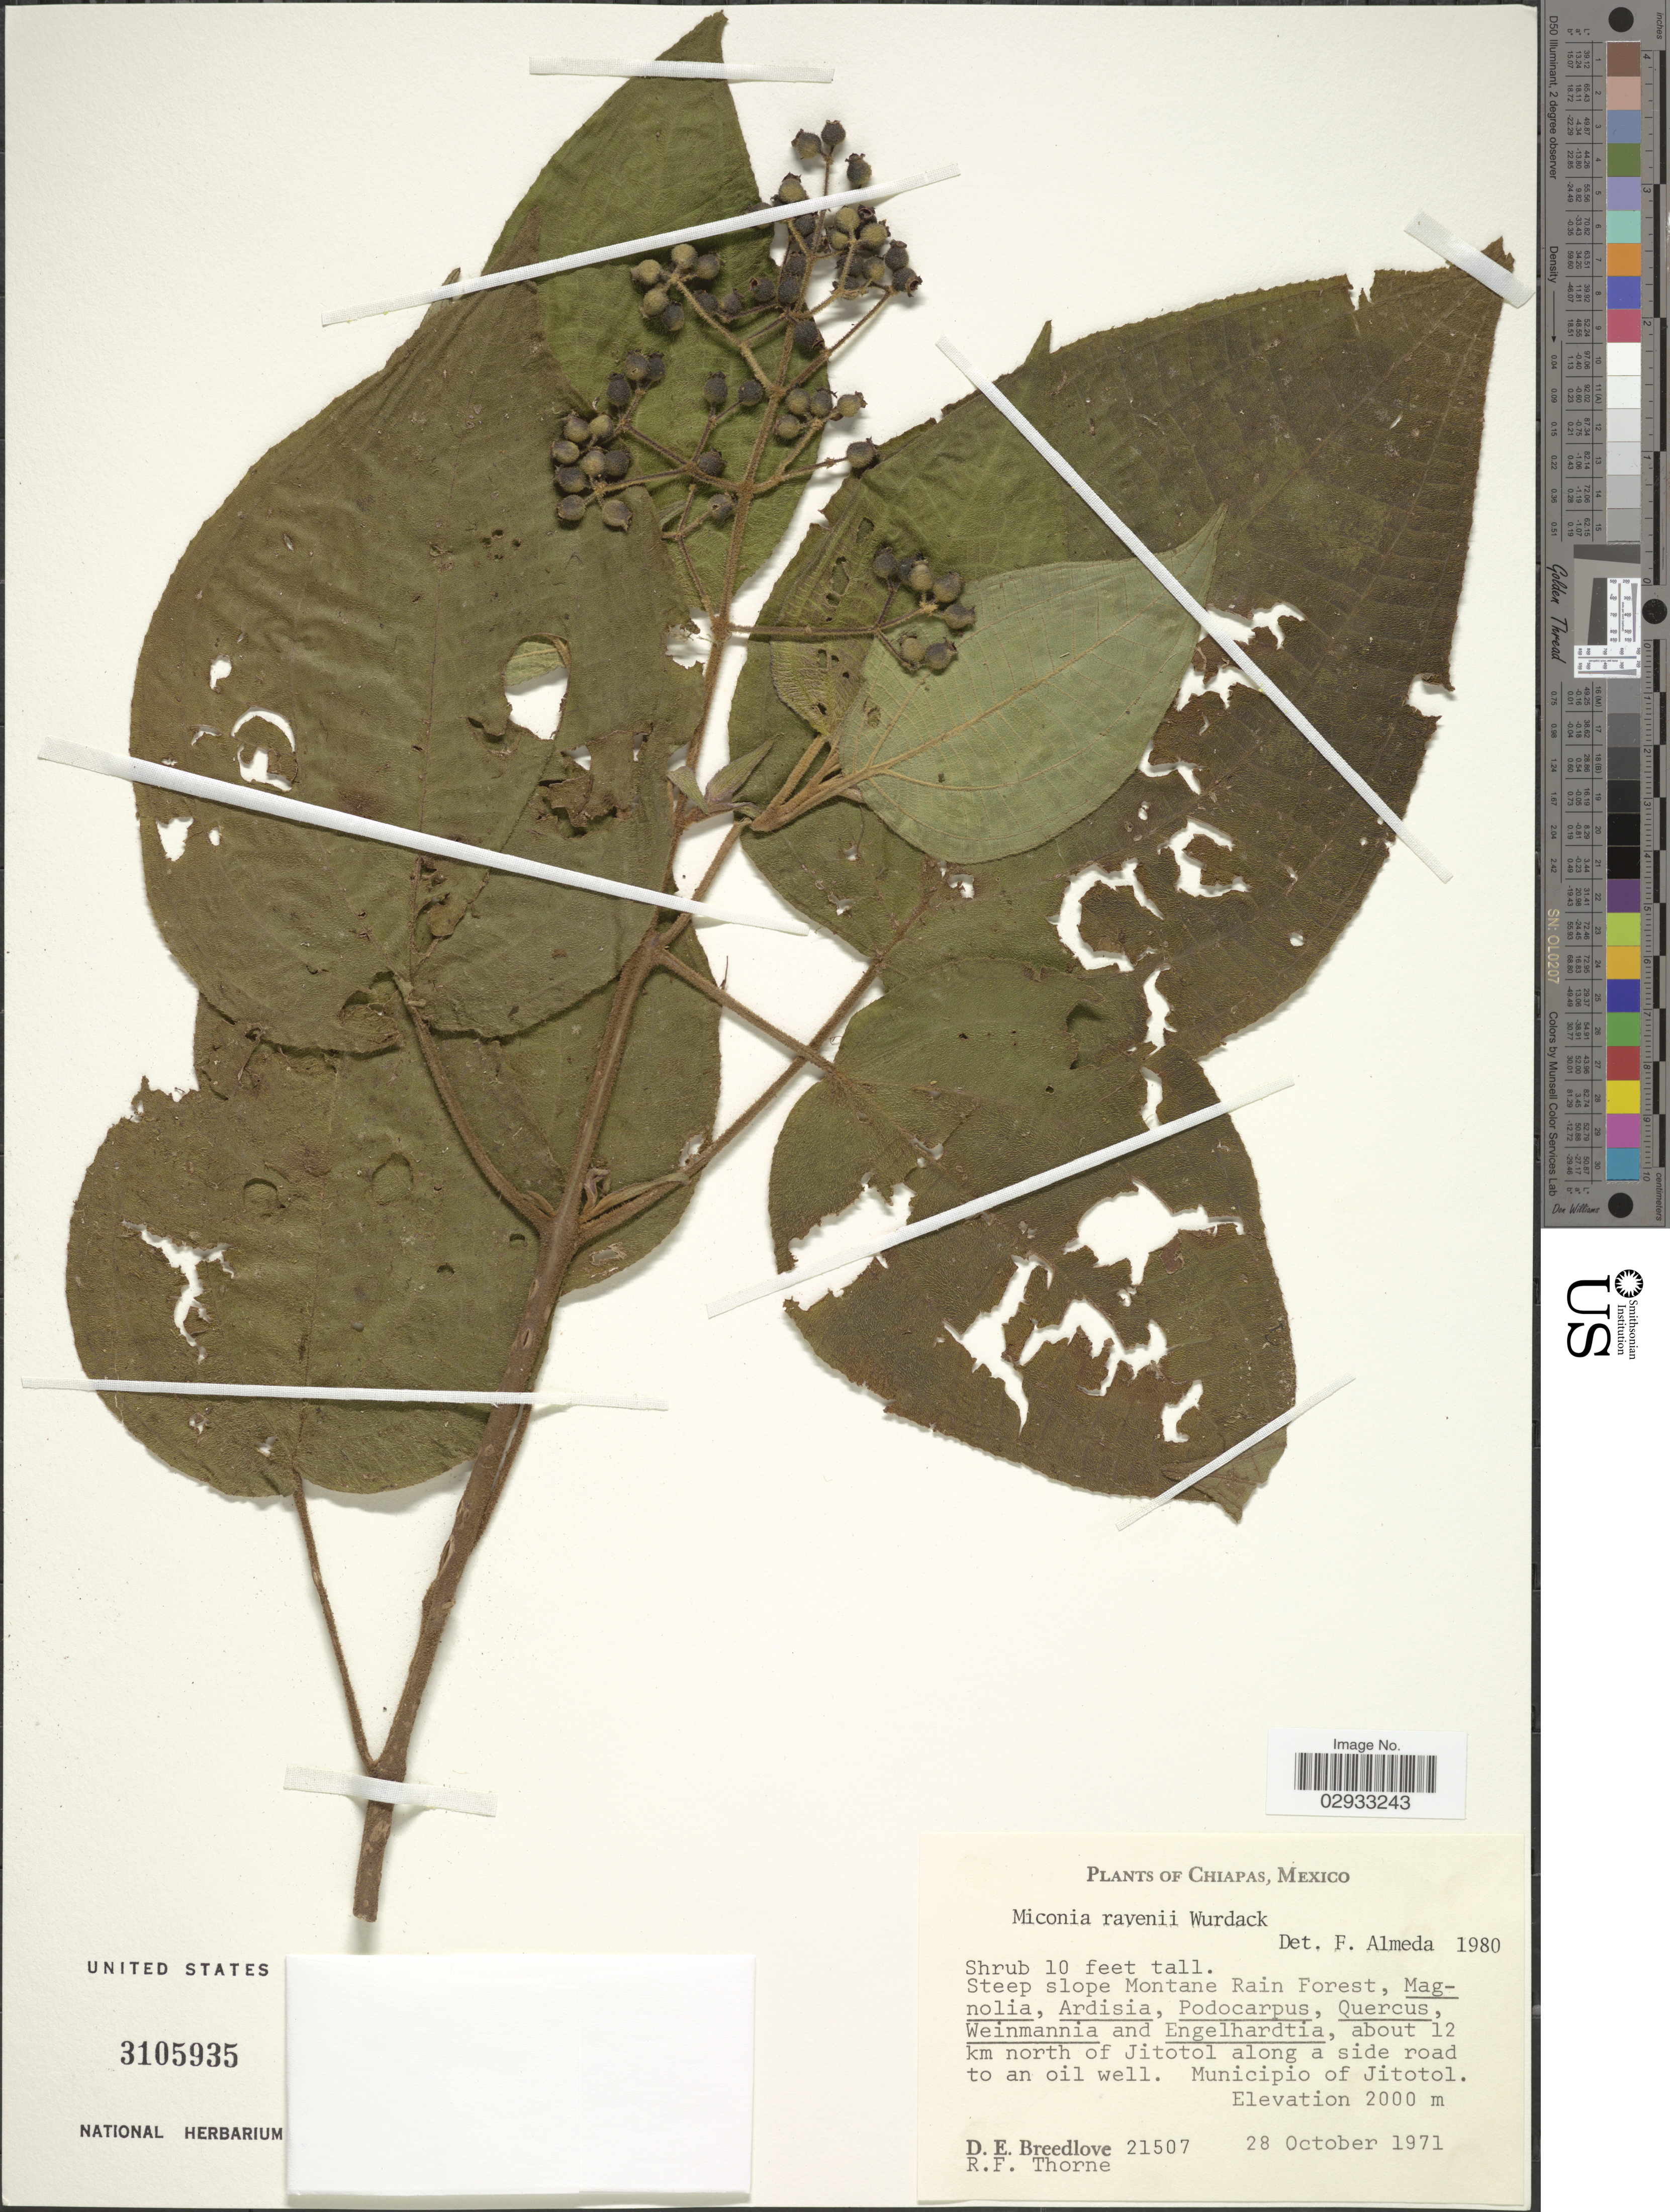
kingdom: Plantae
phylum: Tracheophyta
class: Magnoliopsida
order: Myrtales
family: Melastomataceae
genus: Miconia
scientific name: Miconia ravenii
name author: Wurdack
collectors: D. E. Breedlove & R. Thorne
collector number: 21507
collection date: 1971-10-28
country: Mexico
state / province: Chiapas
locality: About 12 km north of Jitotol along a side road to an oil well. Municipio of Jitotol.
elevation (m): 2000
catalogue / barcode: US 3105935